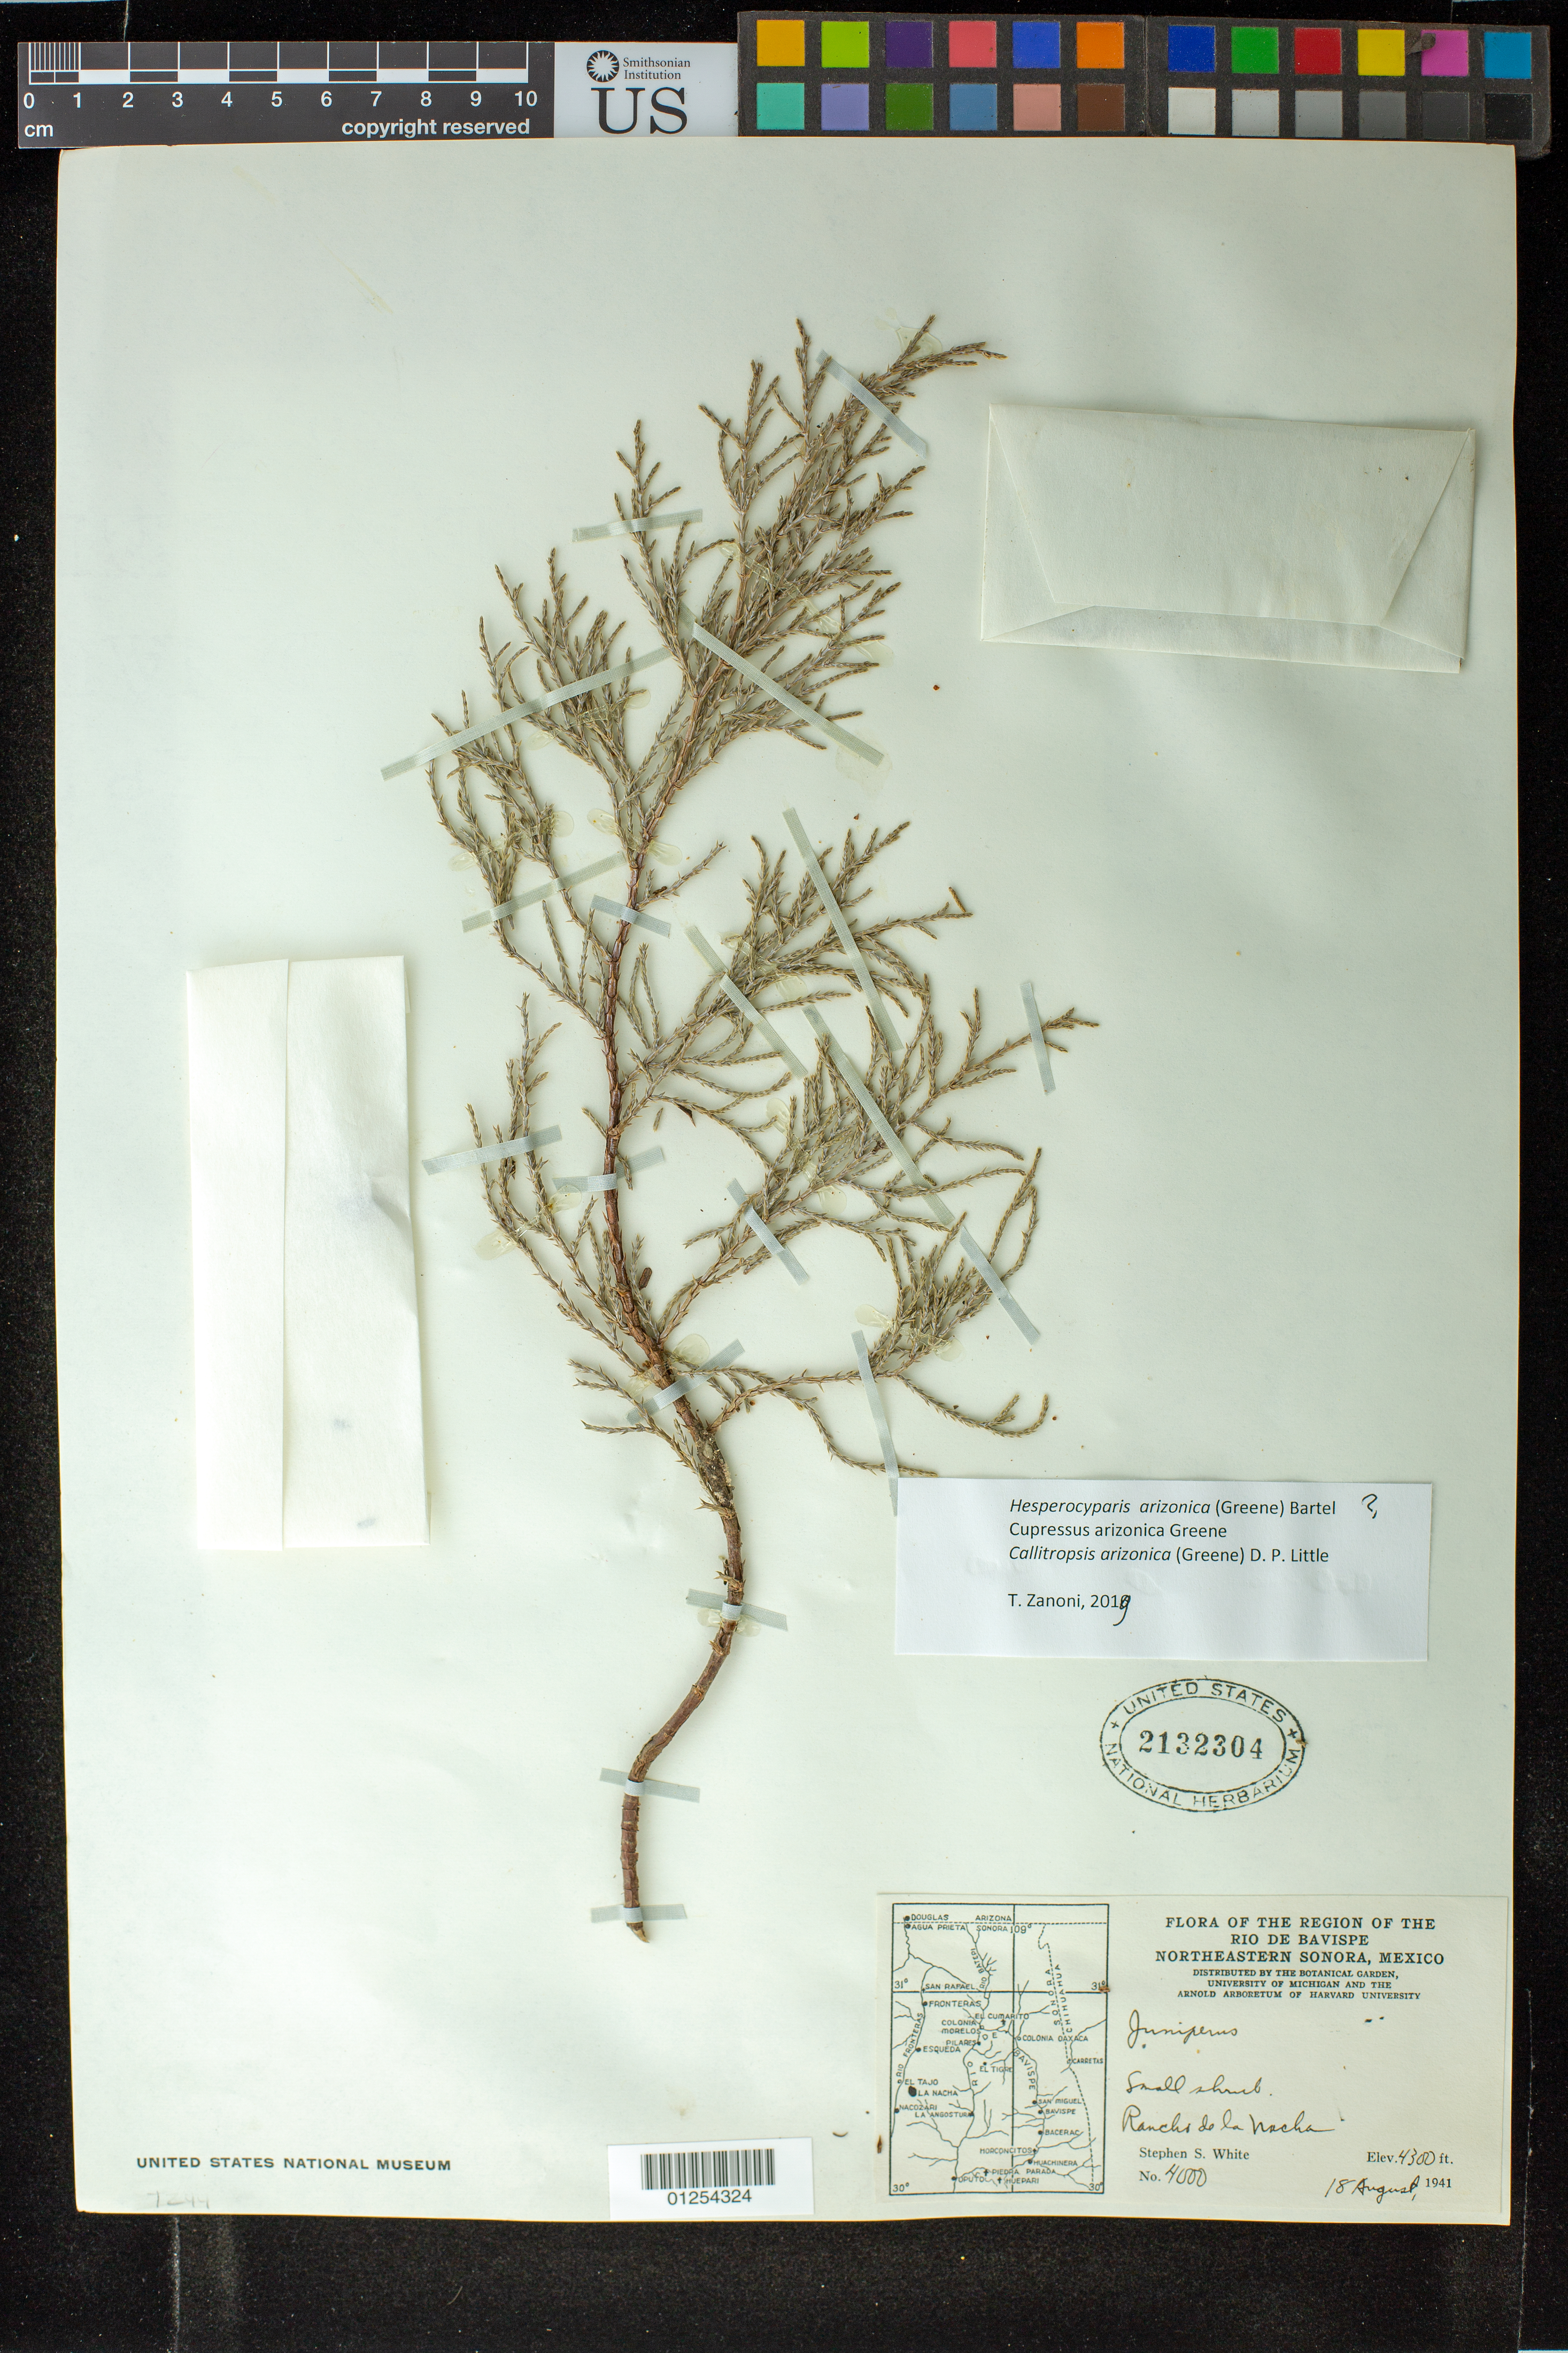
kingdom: Plantae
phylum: Tracheophyta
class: Pinopsida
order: Pinales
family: Cupressaceae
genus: Hesperocyparis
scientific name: Hesperocyparis arizonica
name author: (Greene) Bartel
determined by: Zanoni, T. A., (NY), New York Botanical Garden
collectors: S. S. White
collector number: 4000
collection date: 1941-08-18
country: Mexico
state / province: Sonora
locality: Northeastern Sonora, Rancho de la Nacha, N.E. of Nacozari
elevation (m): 1311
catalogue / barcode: US 2132304